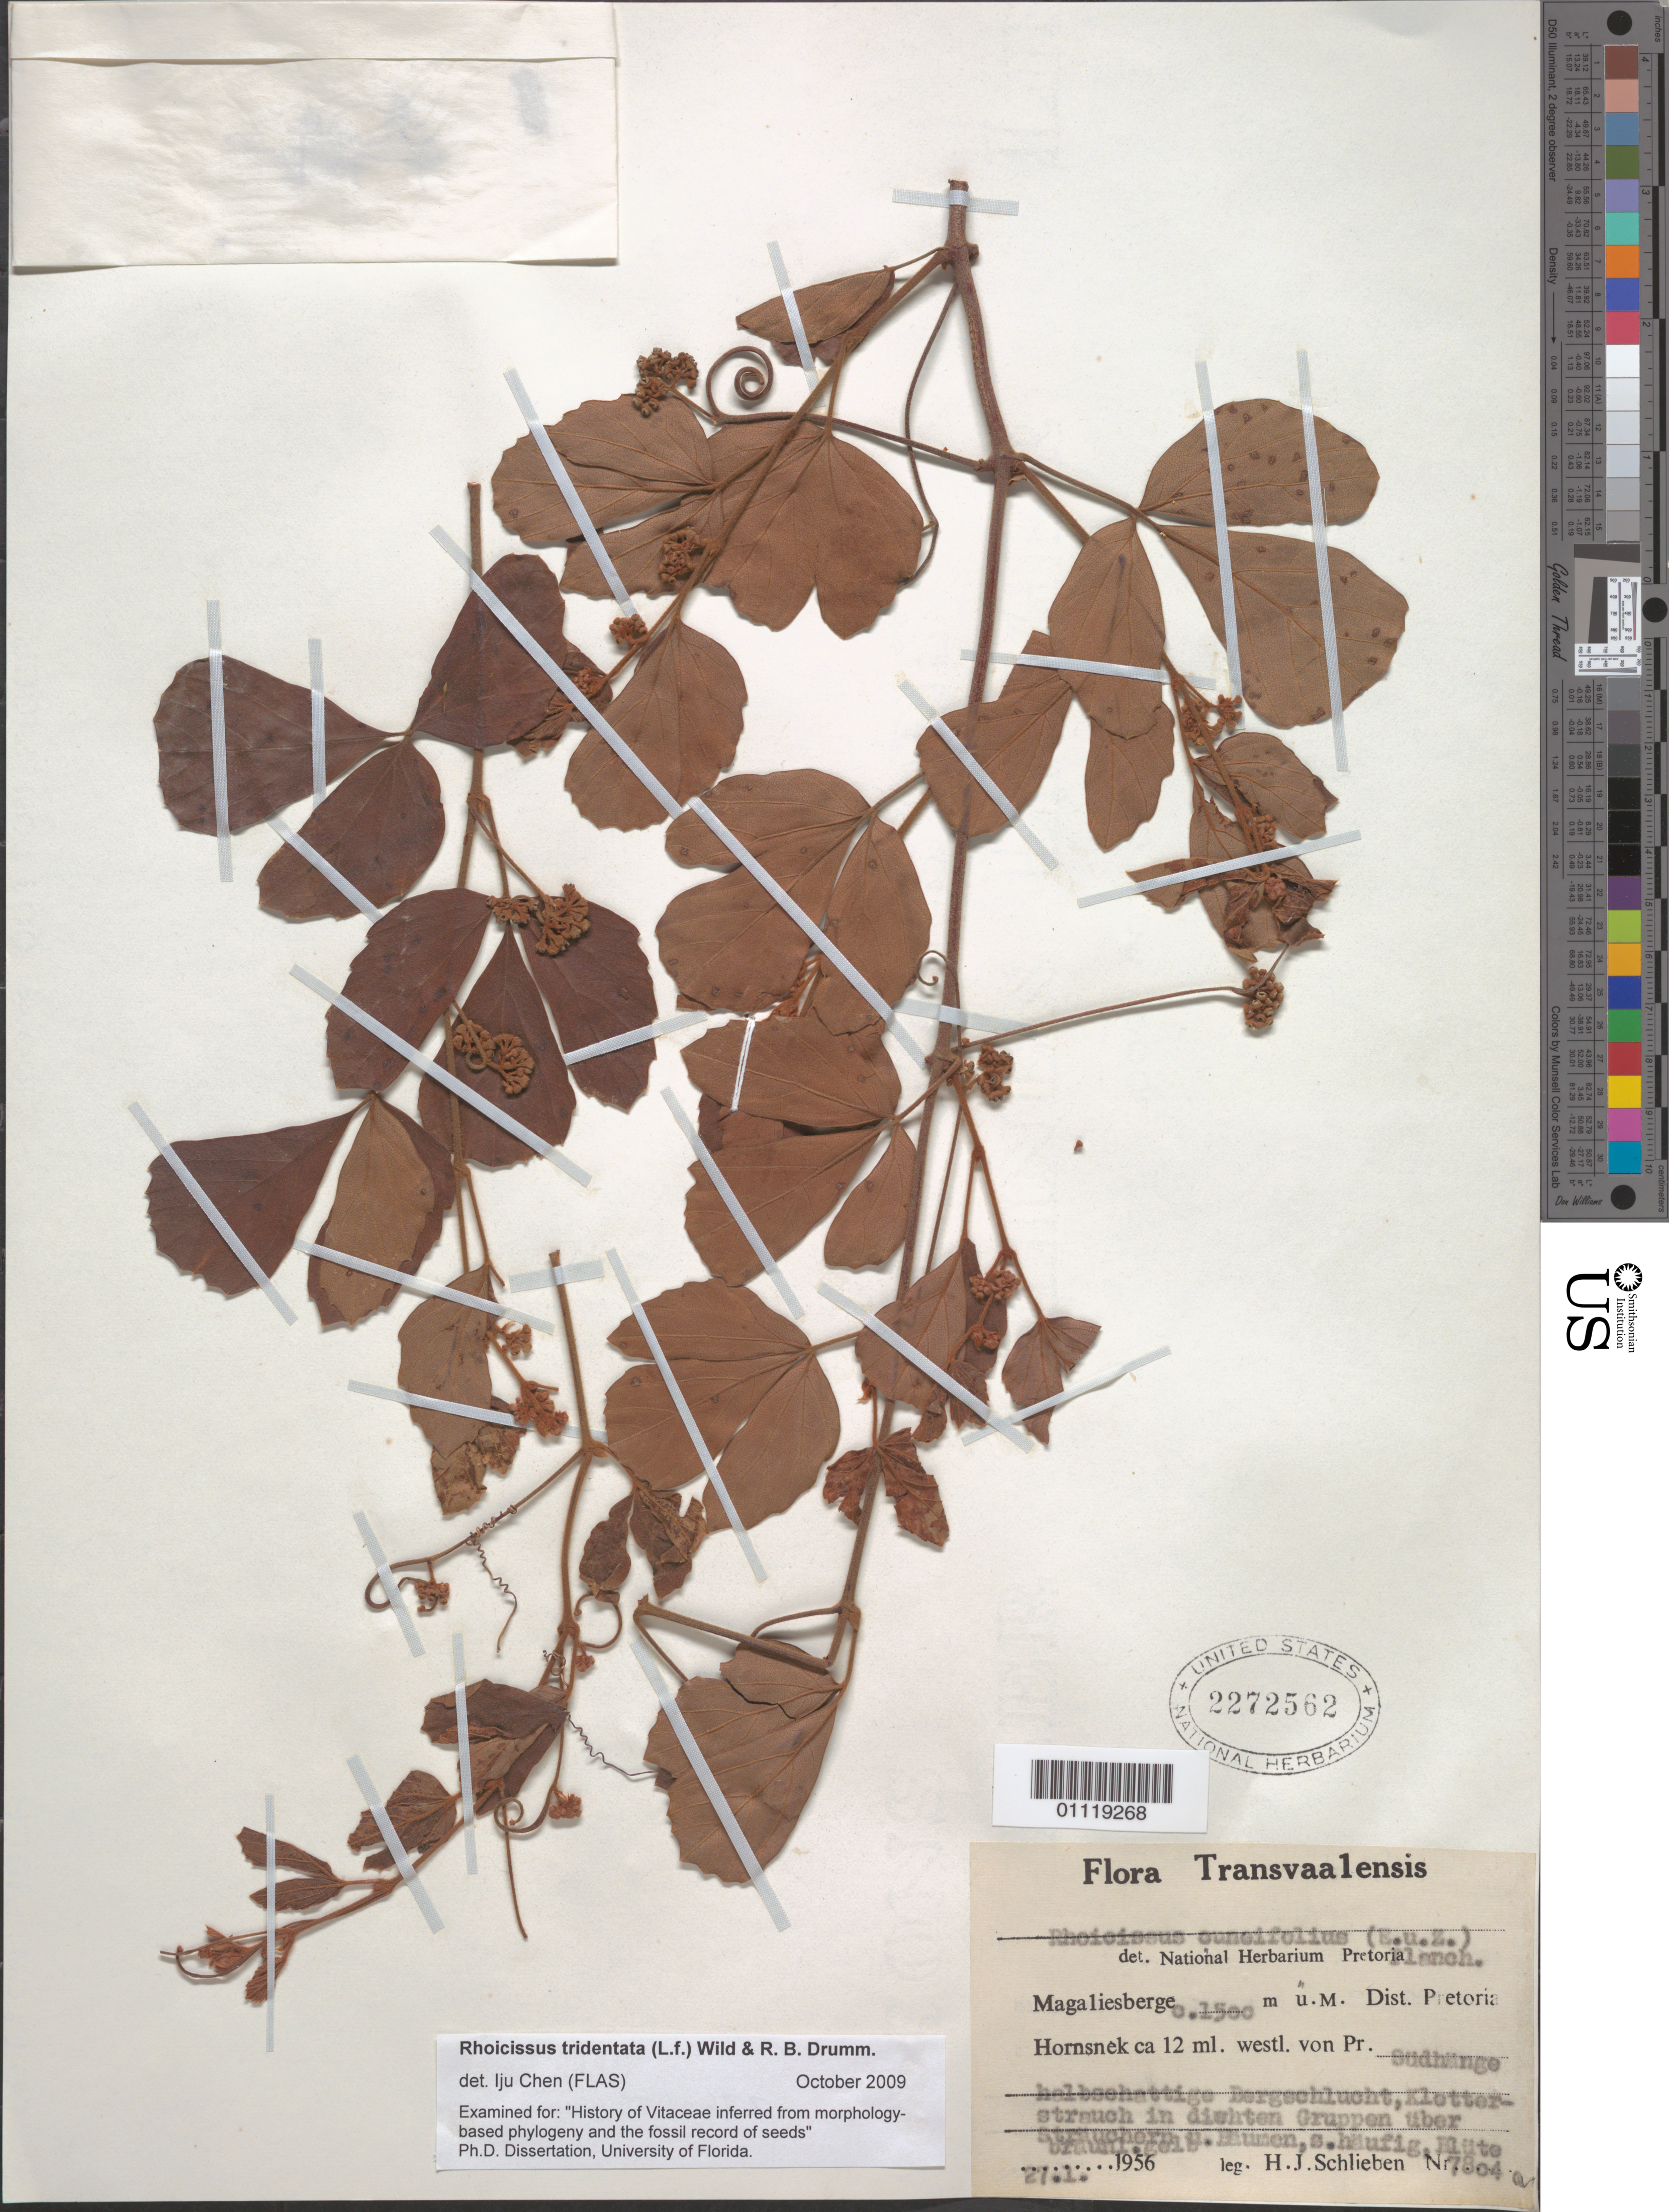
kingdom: Plantae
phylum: Tracheophyta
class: Magnoliopsida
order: Vitales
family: Vitaceae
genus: Rhoicissus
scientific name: Rhoicissus tridentata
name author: (L. f.) Wild & R.B. Drumm.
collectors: H. J. Schlieben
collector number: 7804 a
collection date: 1956-01-27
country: South Africa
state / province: Gauteng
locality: Magaliesberg. Pretoria. Transvaal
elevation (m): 1500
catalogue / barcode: US 2272562